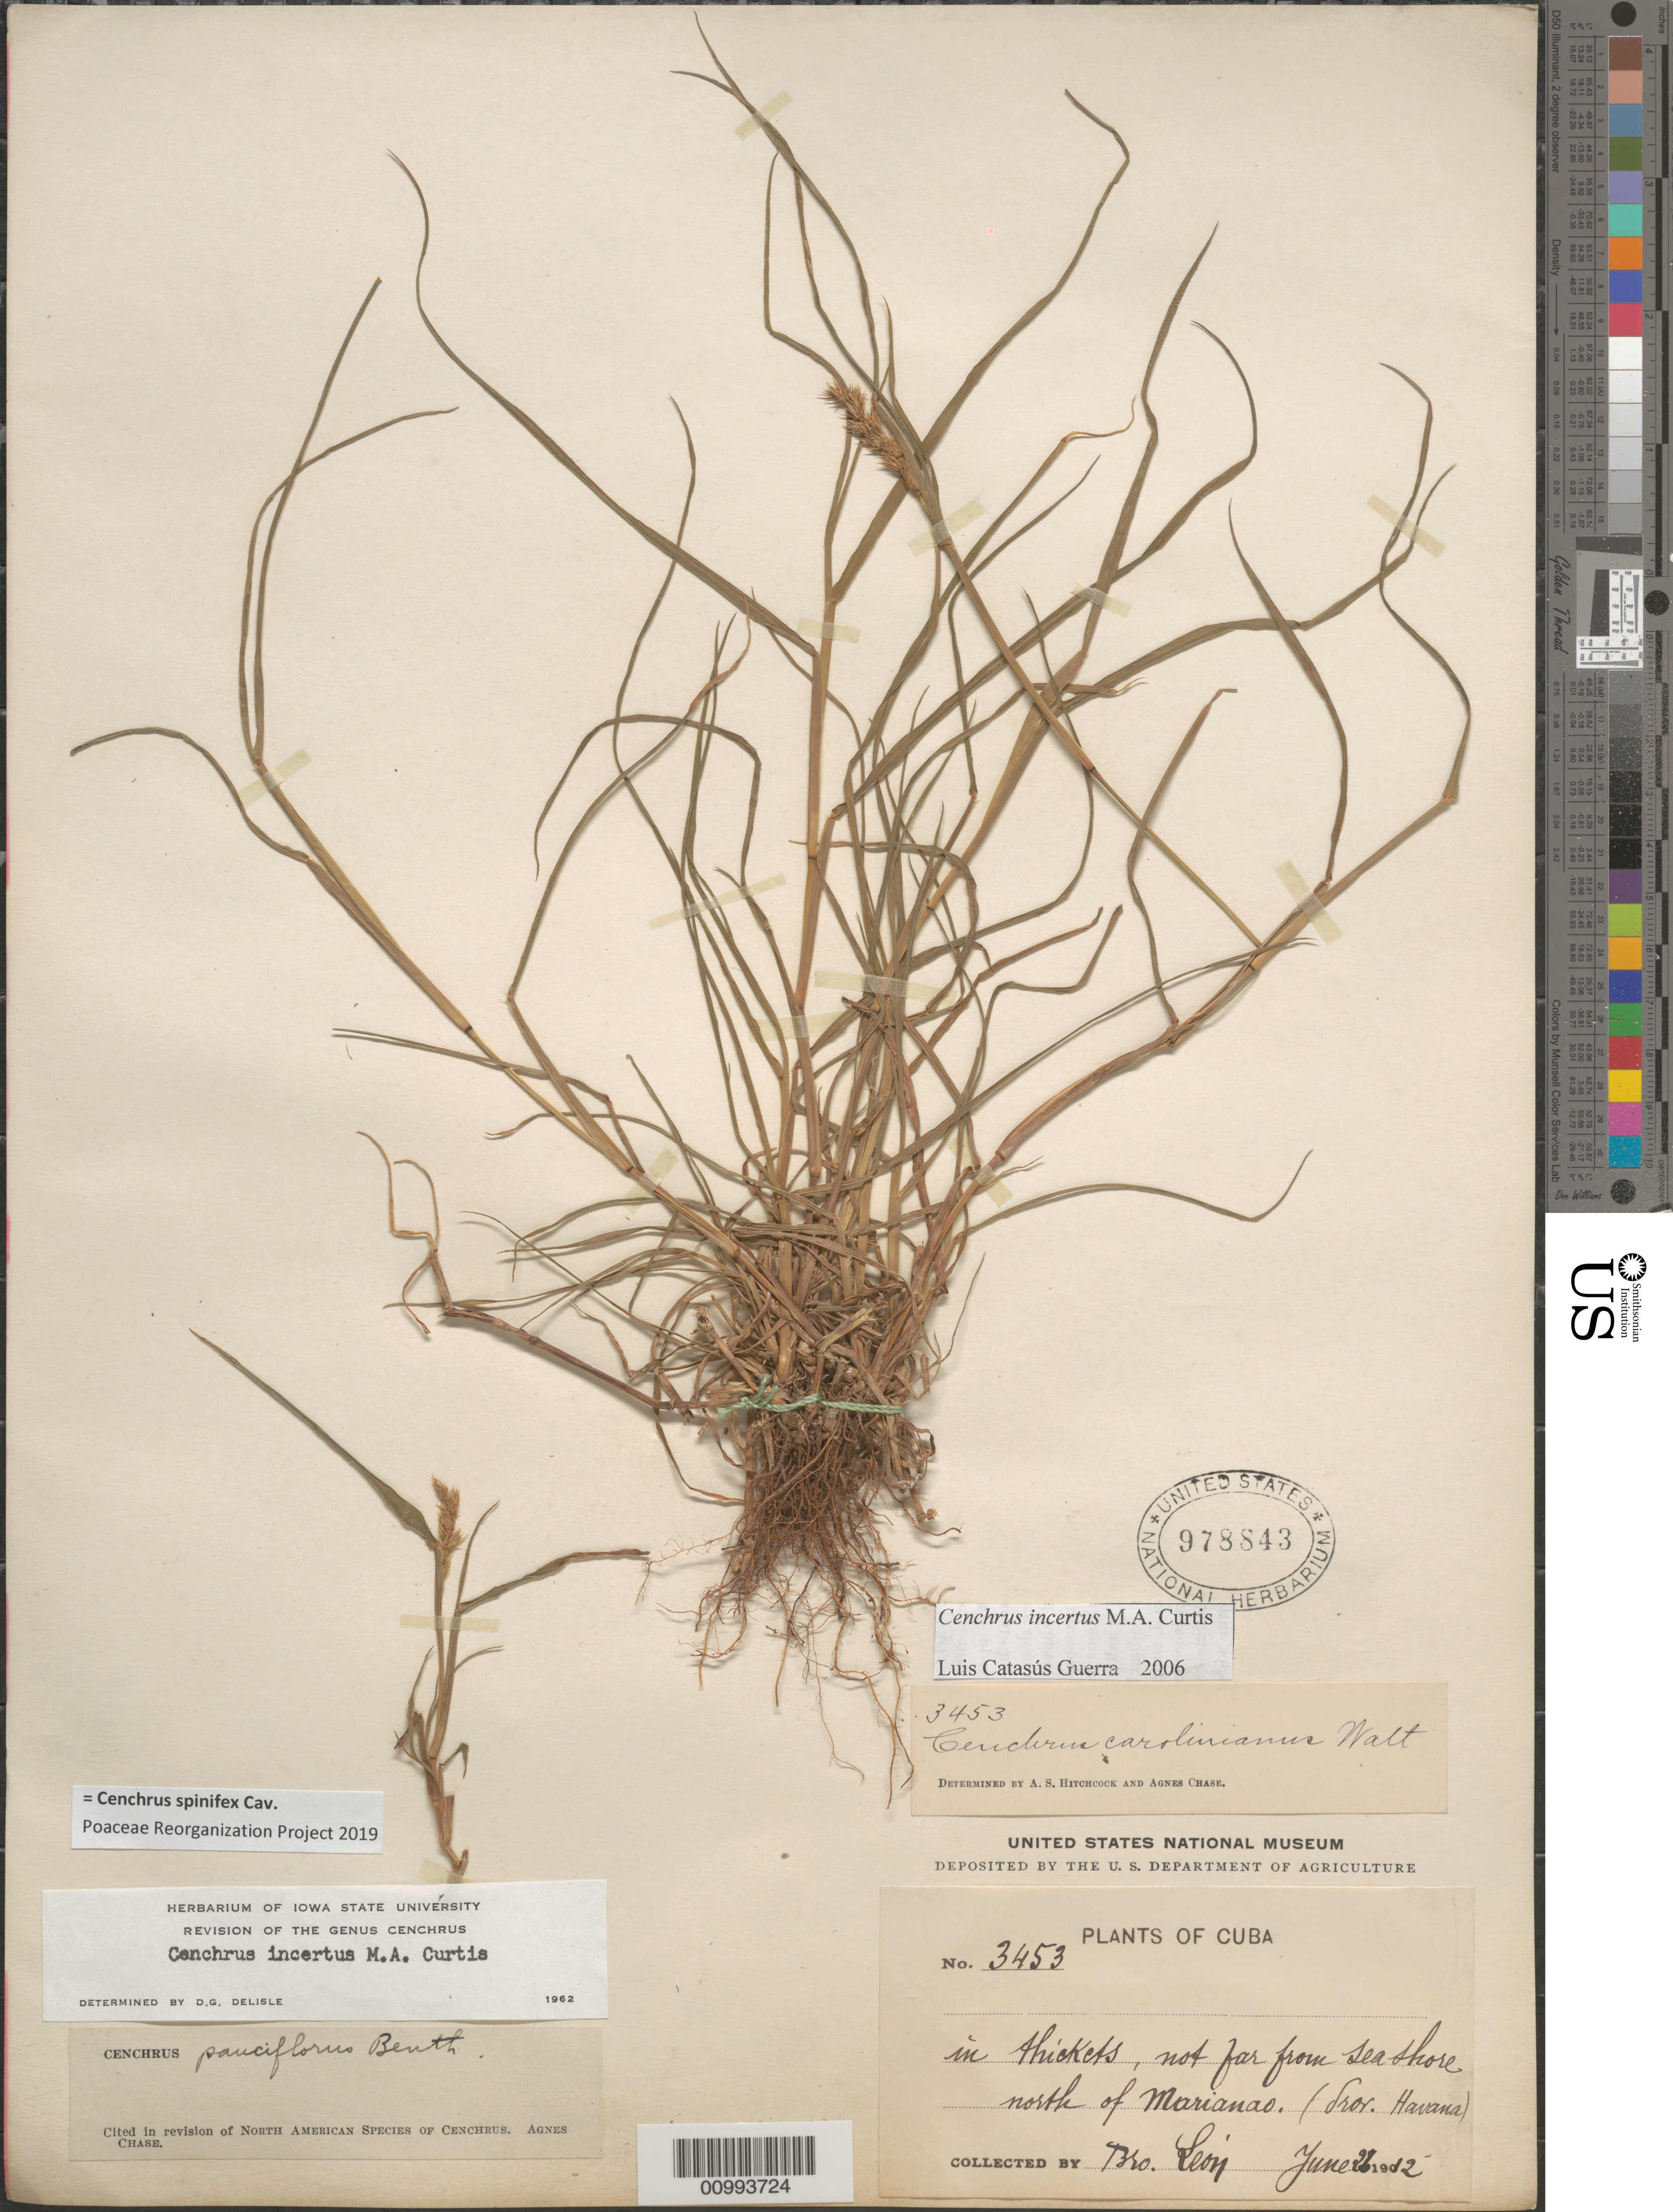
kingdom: Plantae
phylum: Tracheophyta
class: Liliopsida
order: Poales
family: Poaceae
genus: Cenchrus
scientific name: Cenchrus spinifex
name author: Cav.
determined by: Poaceae Reorganization Project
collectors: Bro. León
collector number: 3453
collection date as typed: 26 Jun 1912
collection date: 1912-06-26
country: Cuba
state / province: La Habana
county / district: Municipio Playa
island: Cuba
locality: Playa de Marianao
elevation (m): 65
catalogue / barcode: US 978843